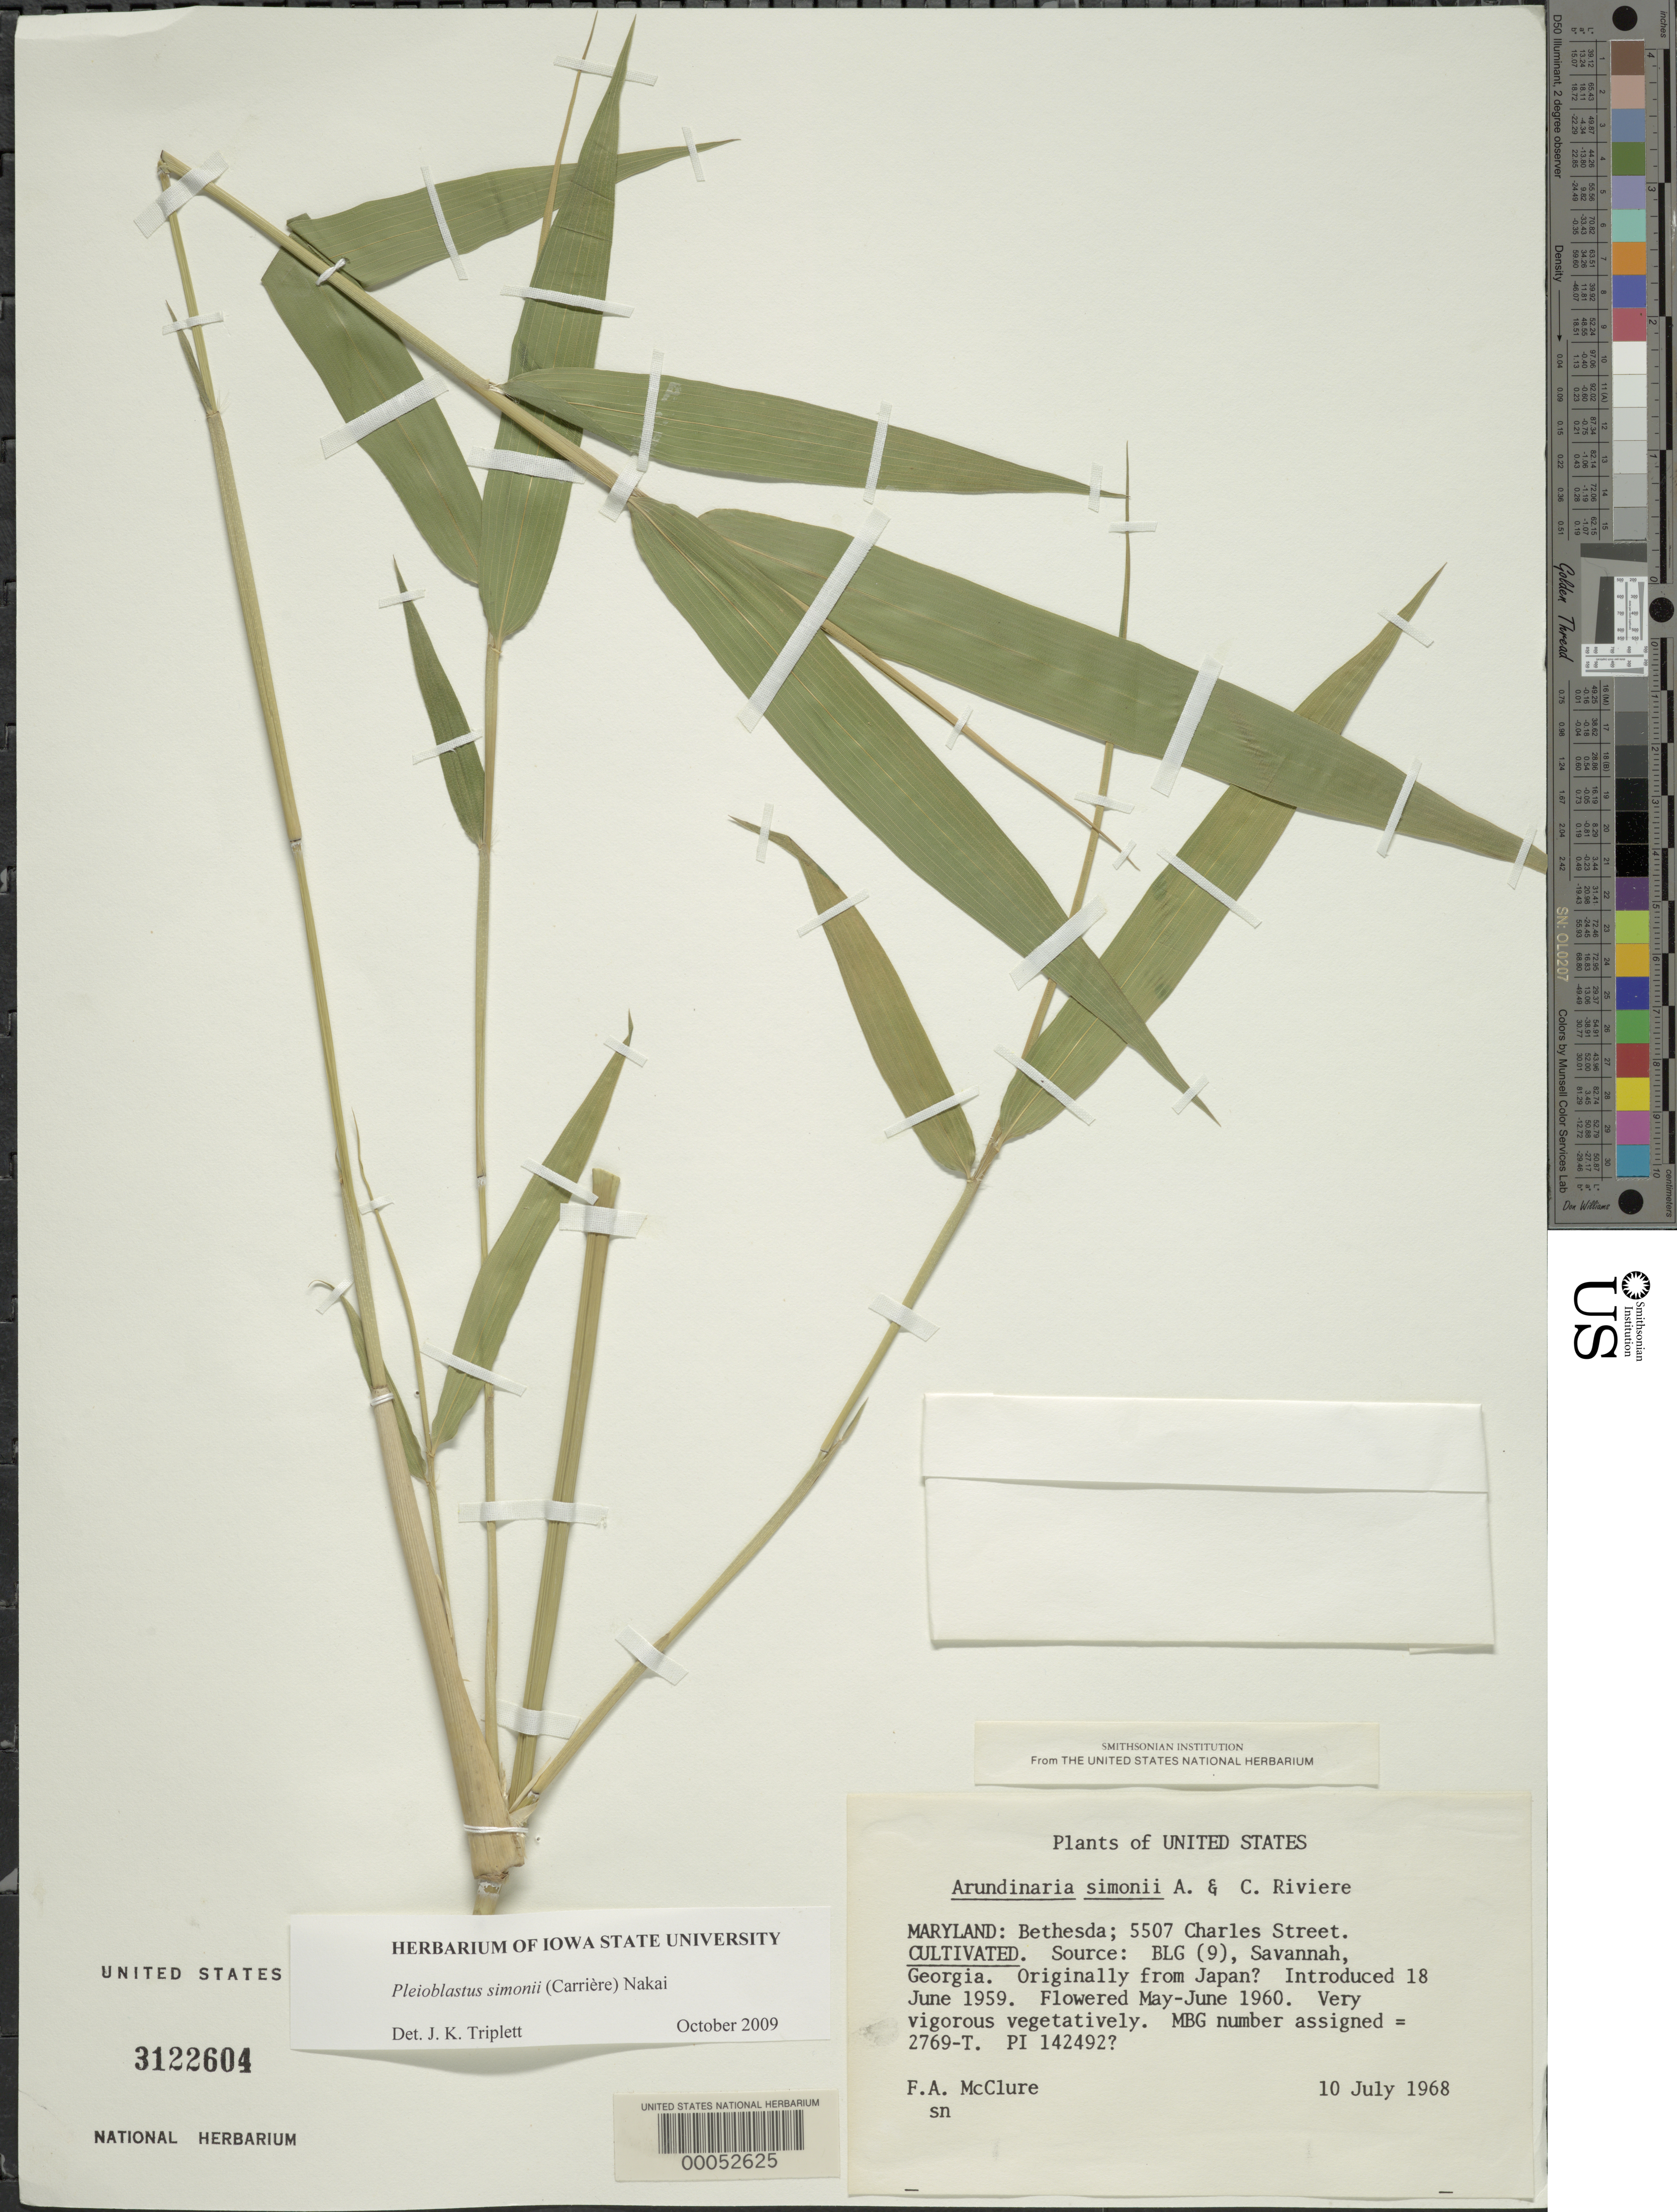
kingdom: Plantae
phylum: Tracheophyta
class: Liliopsida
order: Poales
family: Poaceae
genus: Pleioblastus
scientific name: Pleioblastus simonii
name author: (Carrière) Nakai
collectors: F. A. McClure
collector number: MBG 2769-T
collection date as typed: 10 Jul 1968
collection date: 1968-07-10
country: United States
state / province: Maryland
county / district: Montgomery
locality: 5507 Charles Street, Bethesda (McClure's garden)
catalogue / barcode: US 3122604